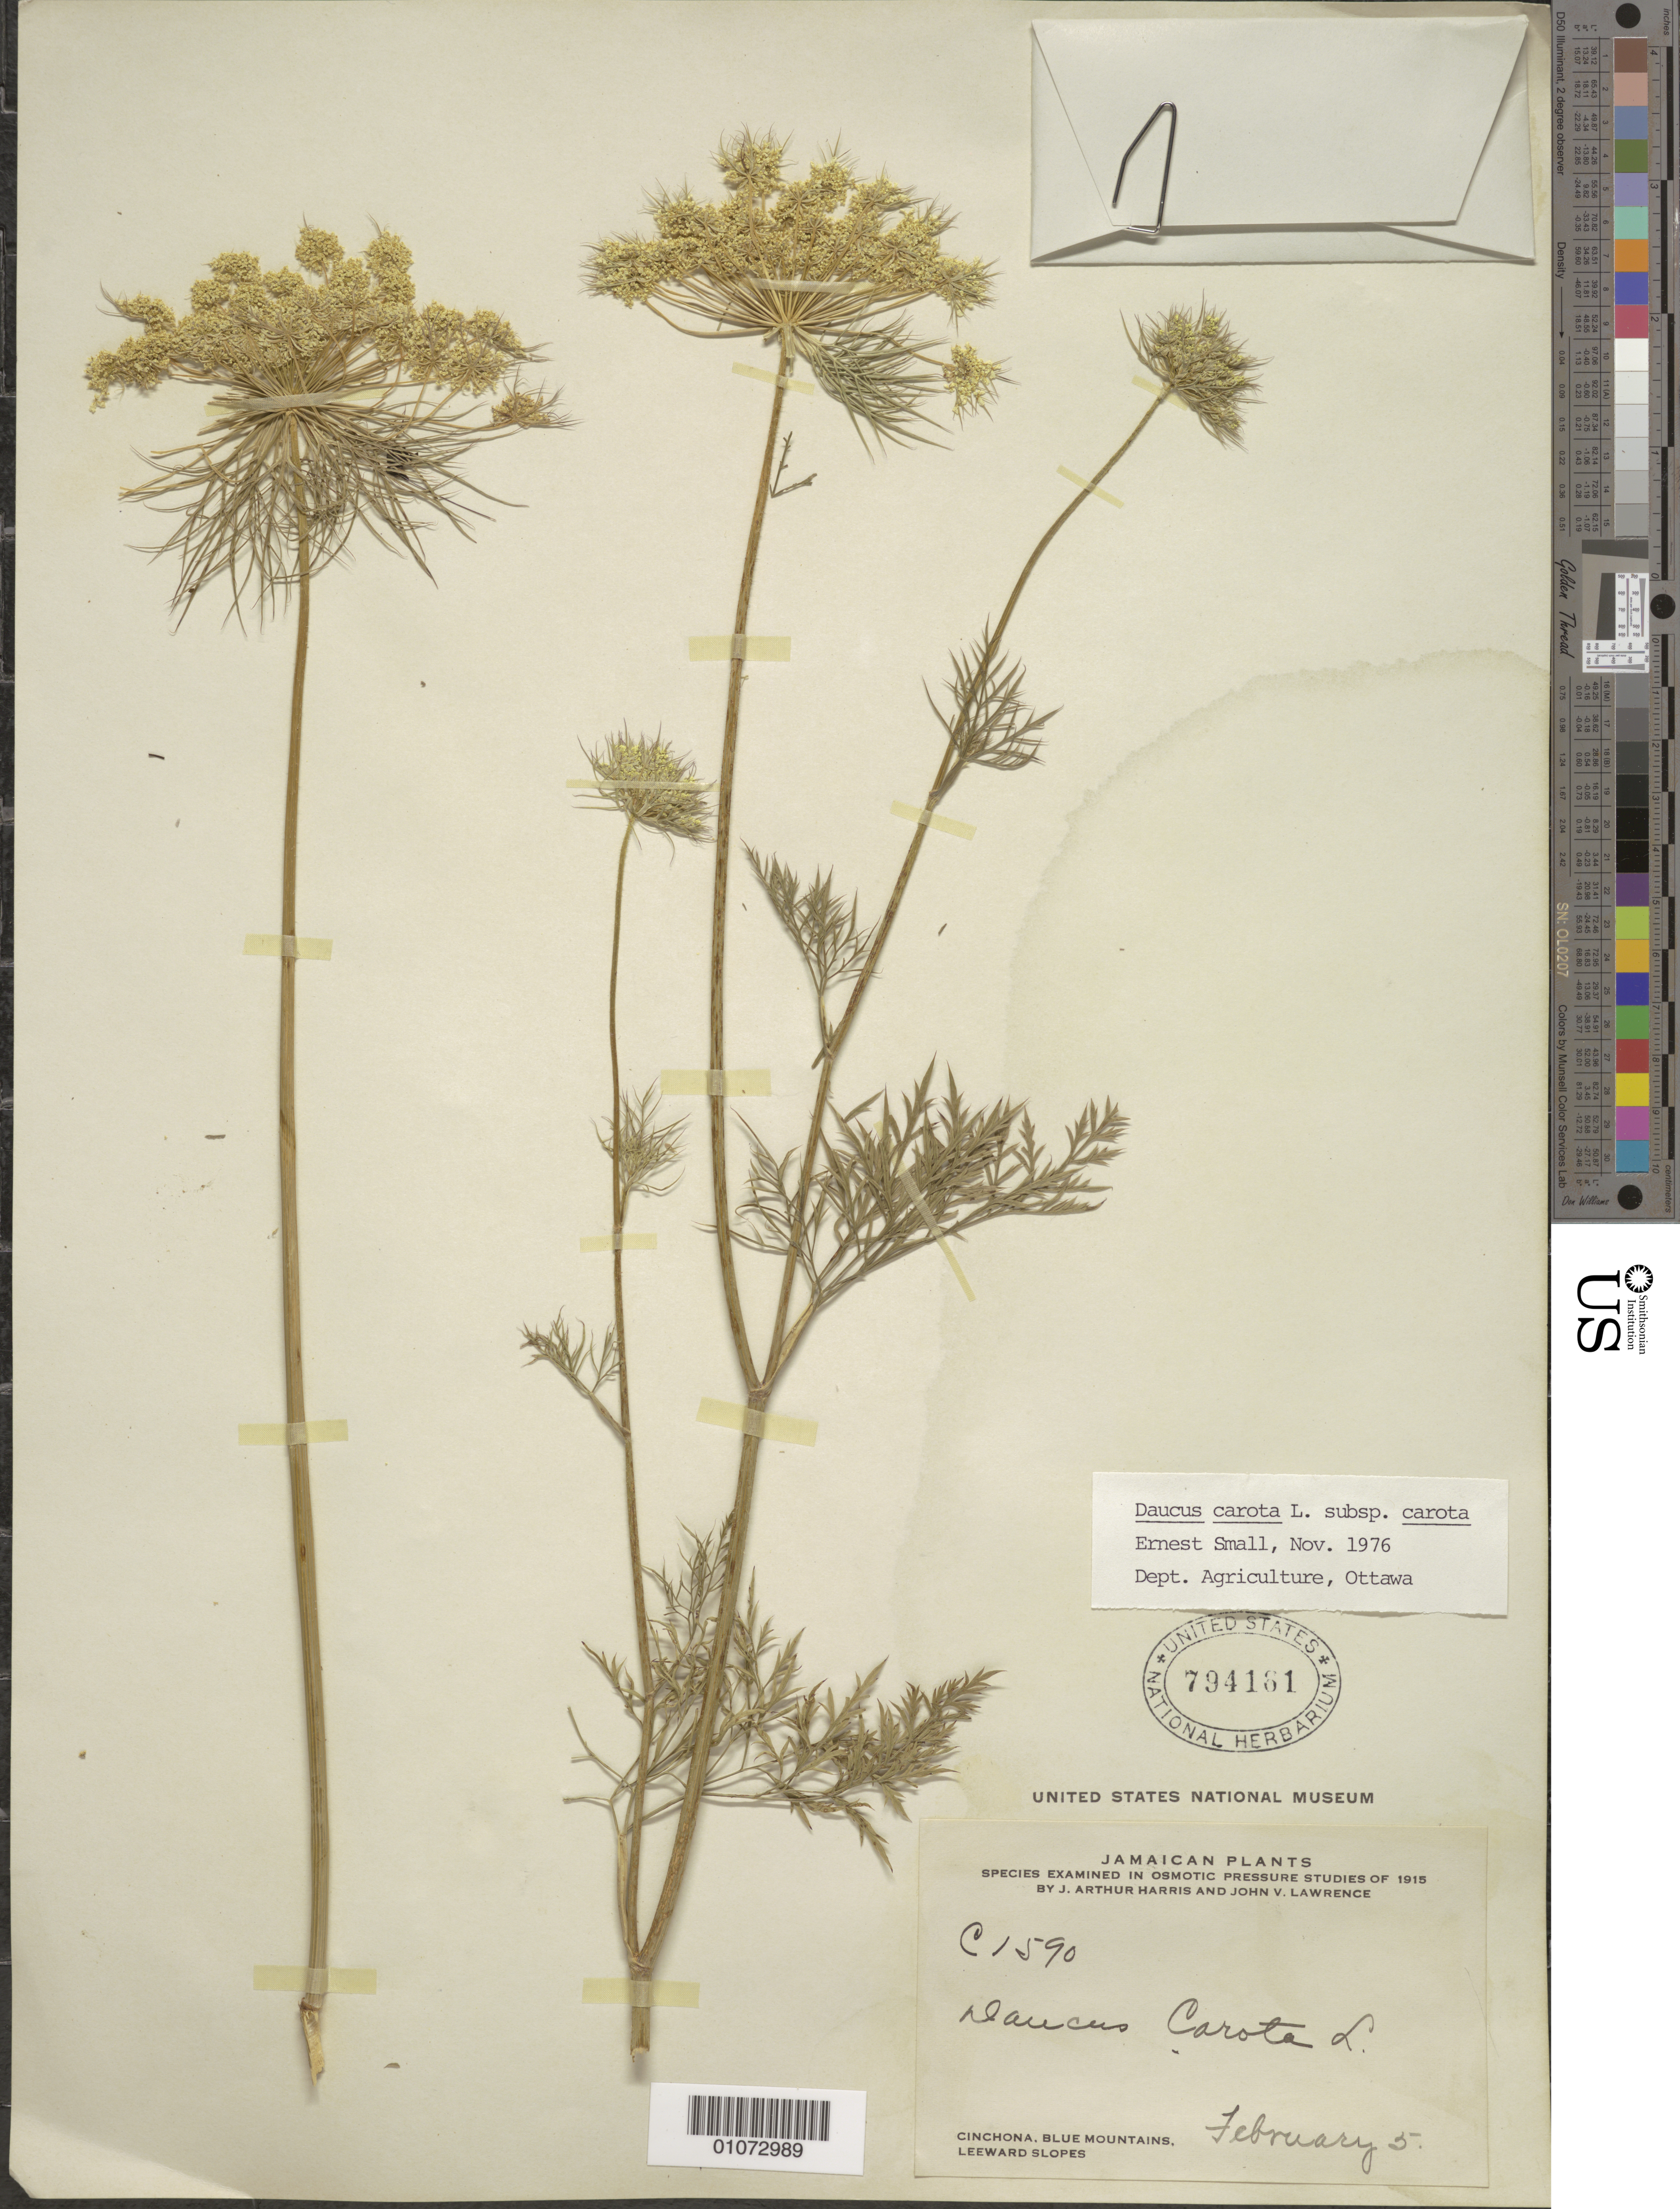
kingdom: Plantae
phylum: Tracheophyta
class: Magnoliopsida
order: Apiales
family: Apiaceae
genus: Daucus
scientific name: Daucus carota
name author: L.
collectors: J. A. Harris & J. Lawrence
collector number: C1590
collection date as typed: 05 Feb 1915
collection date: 1915-02-05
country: Jamaica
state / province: Saint Andrew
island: Jamaica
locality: Cinchona, Blue Mountains, leeward slopes.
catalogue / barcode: US 794161